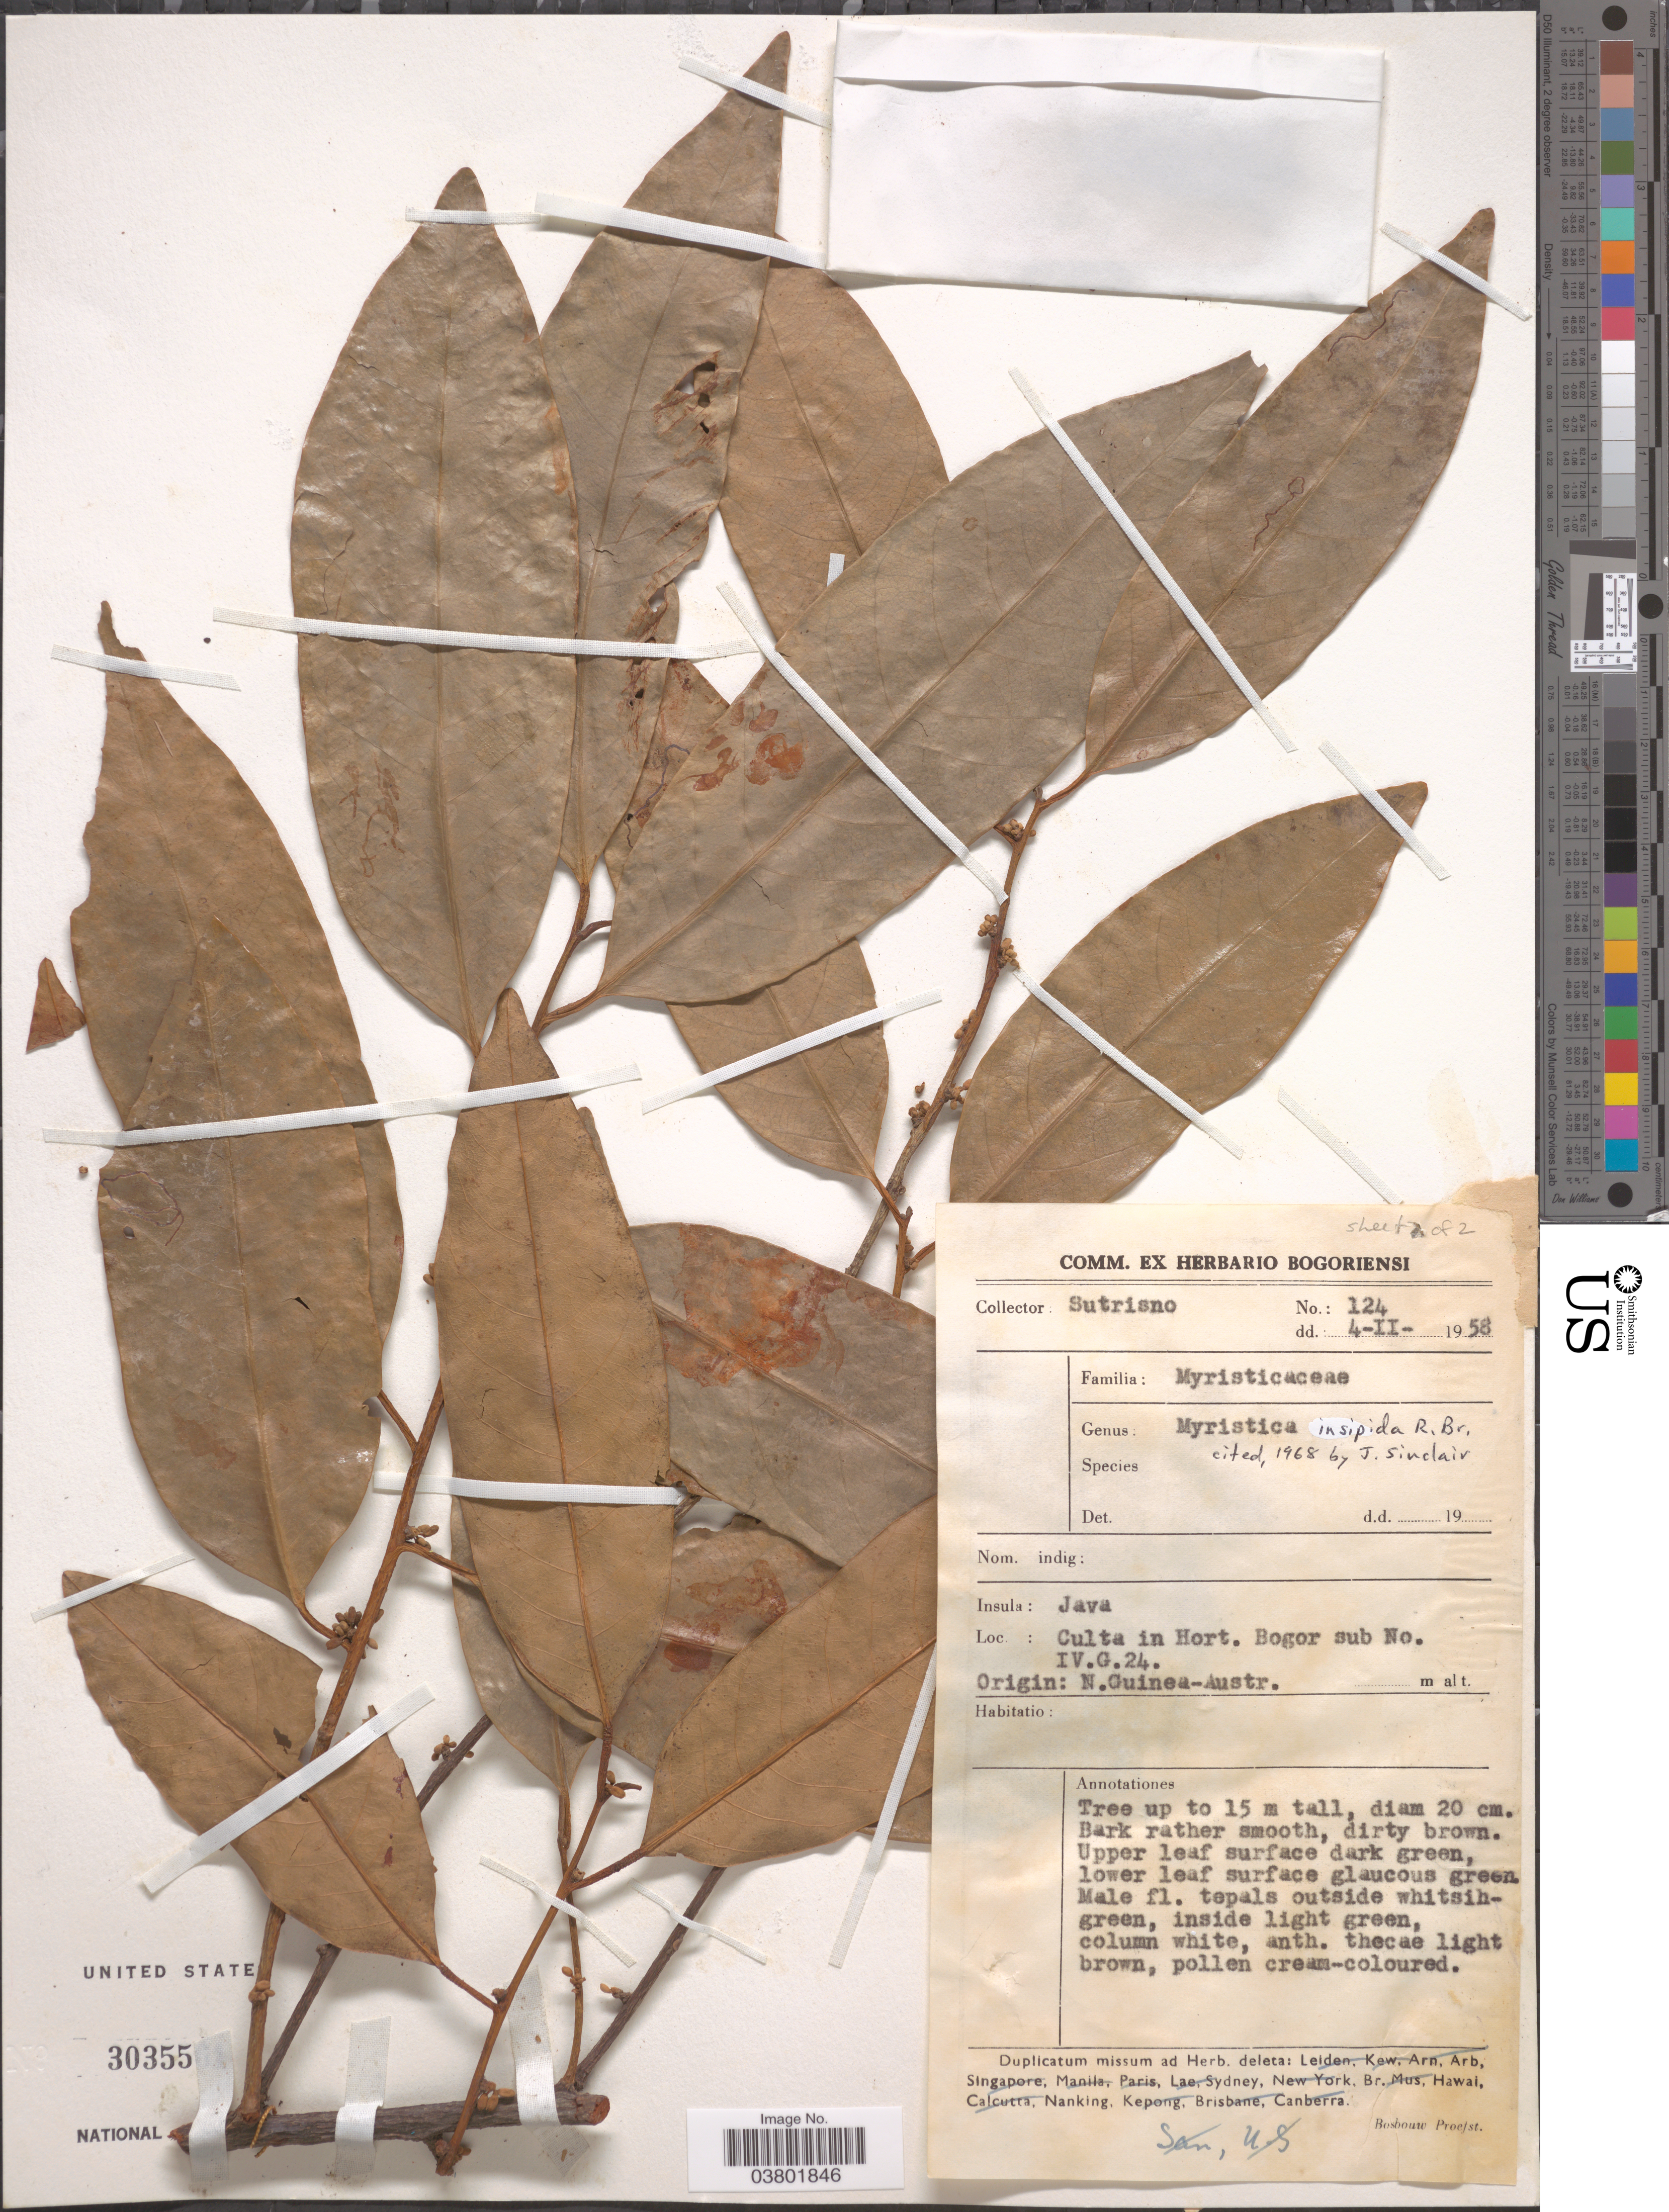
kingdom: Plantae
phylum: Tracheophyta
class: Magnoliopsida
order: Magnoliales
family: Myristicaceae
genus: Myristica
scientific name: Myristica insipidia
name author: R. Br.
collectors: P. Sutrisno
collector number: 124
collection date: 1958-02-04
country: Indonesia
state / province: Java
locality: Insula: Java. Culta in Hort. Bogor sub No. IV.G.24.